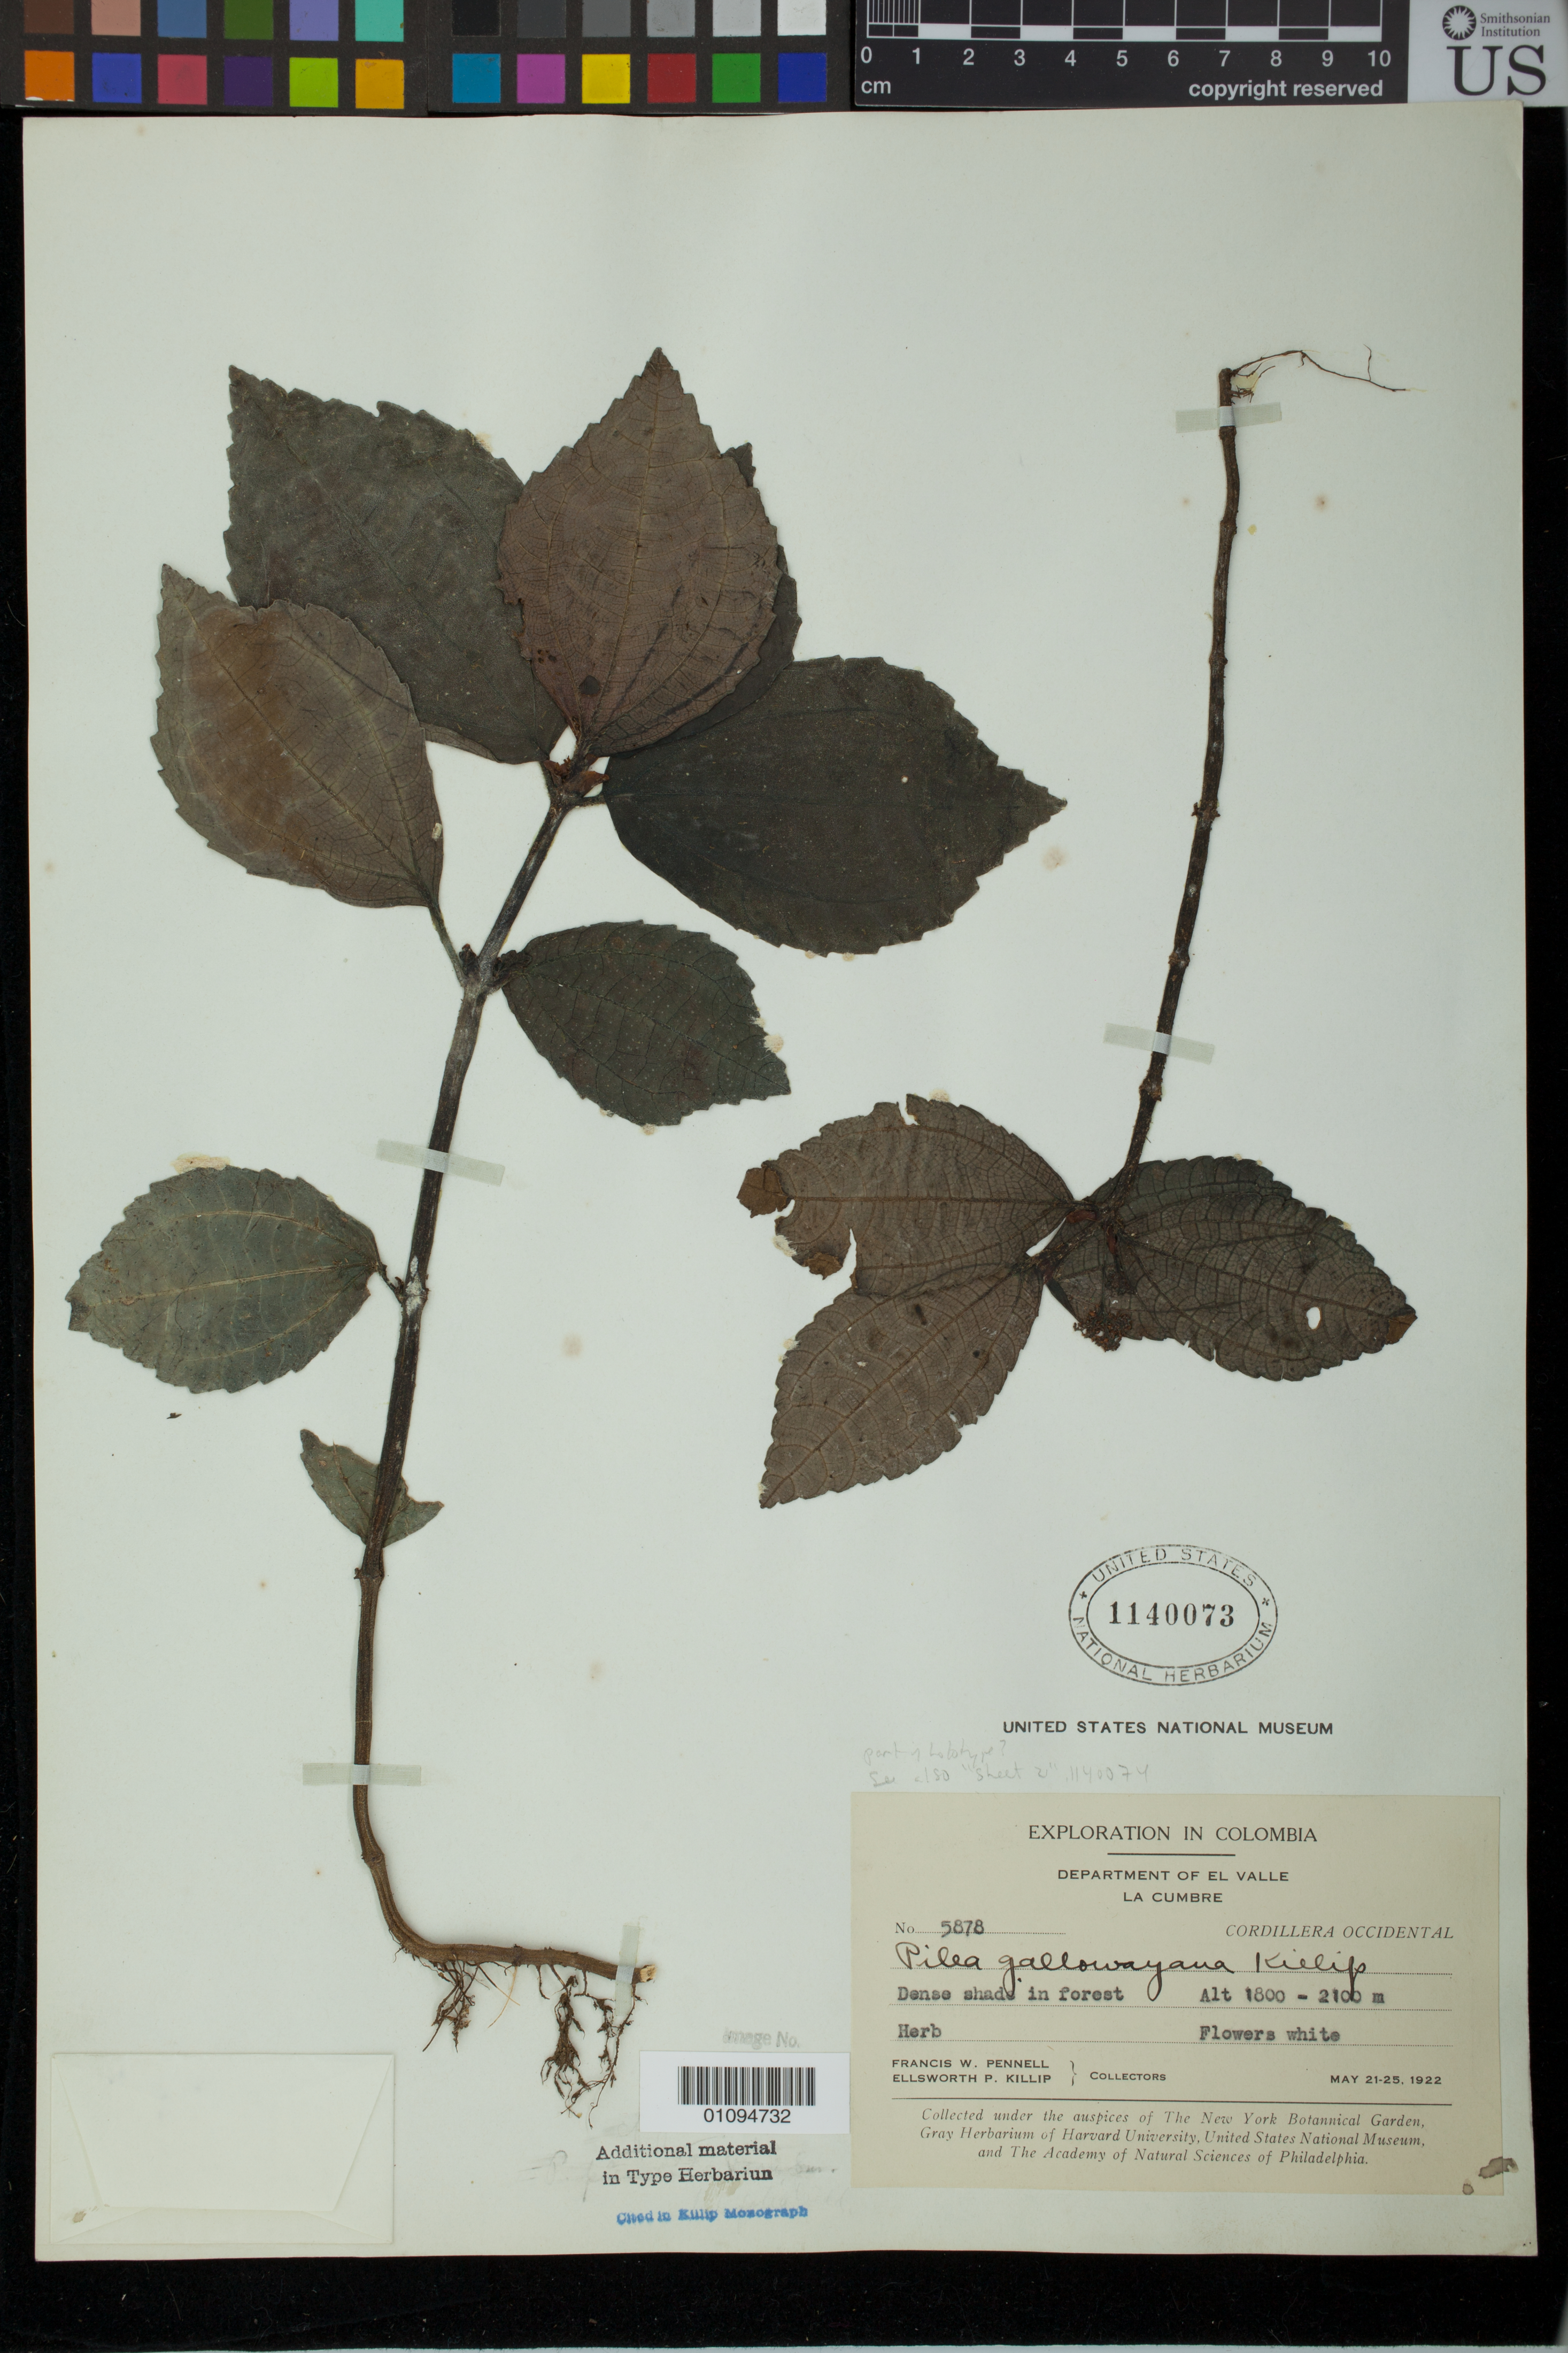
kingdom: Plantae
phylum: Tracheophyta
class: Magnoliopsida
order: Rosales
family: Urticaceae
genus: Pilea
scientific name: Pilea gallowayana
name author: Killip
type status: Isotype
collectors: F. W. Pennell & E. P. Killip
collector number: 5878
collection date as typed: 21 May 1922 to 25 May 1922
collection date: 1922-05-21/1922-05-25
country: Colombia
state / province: Valle del Cauca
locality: La Cumbe, Cordillera Occidental.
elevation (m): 1800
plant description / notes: See also USNH 1140074, annotated as "Sheet 2"; holotype on 2 sheets?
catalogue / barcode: US 1140073